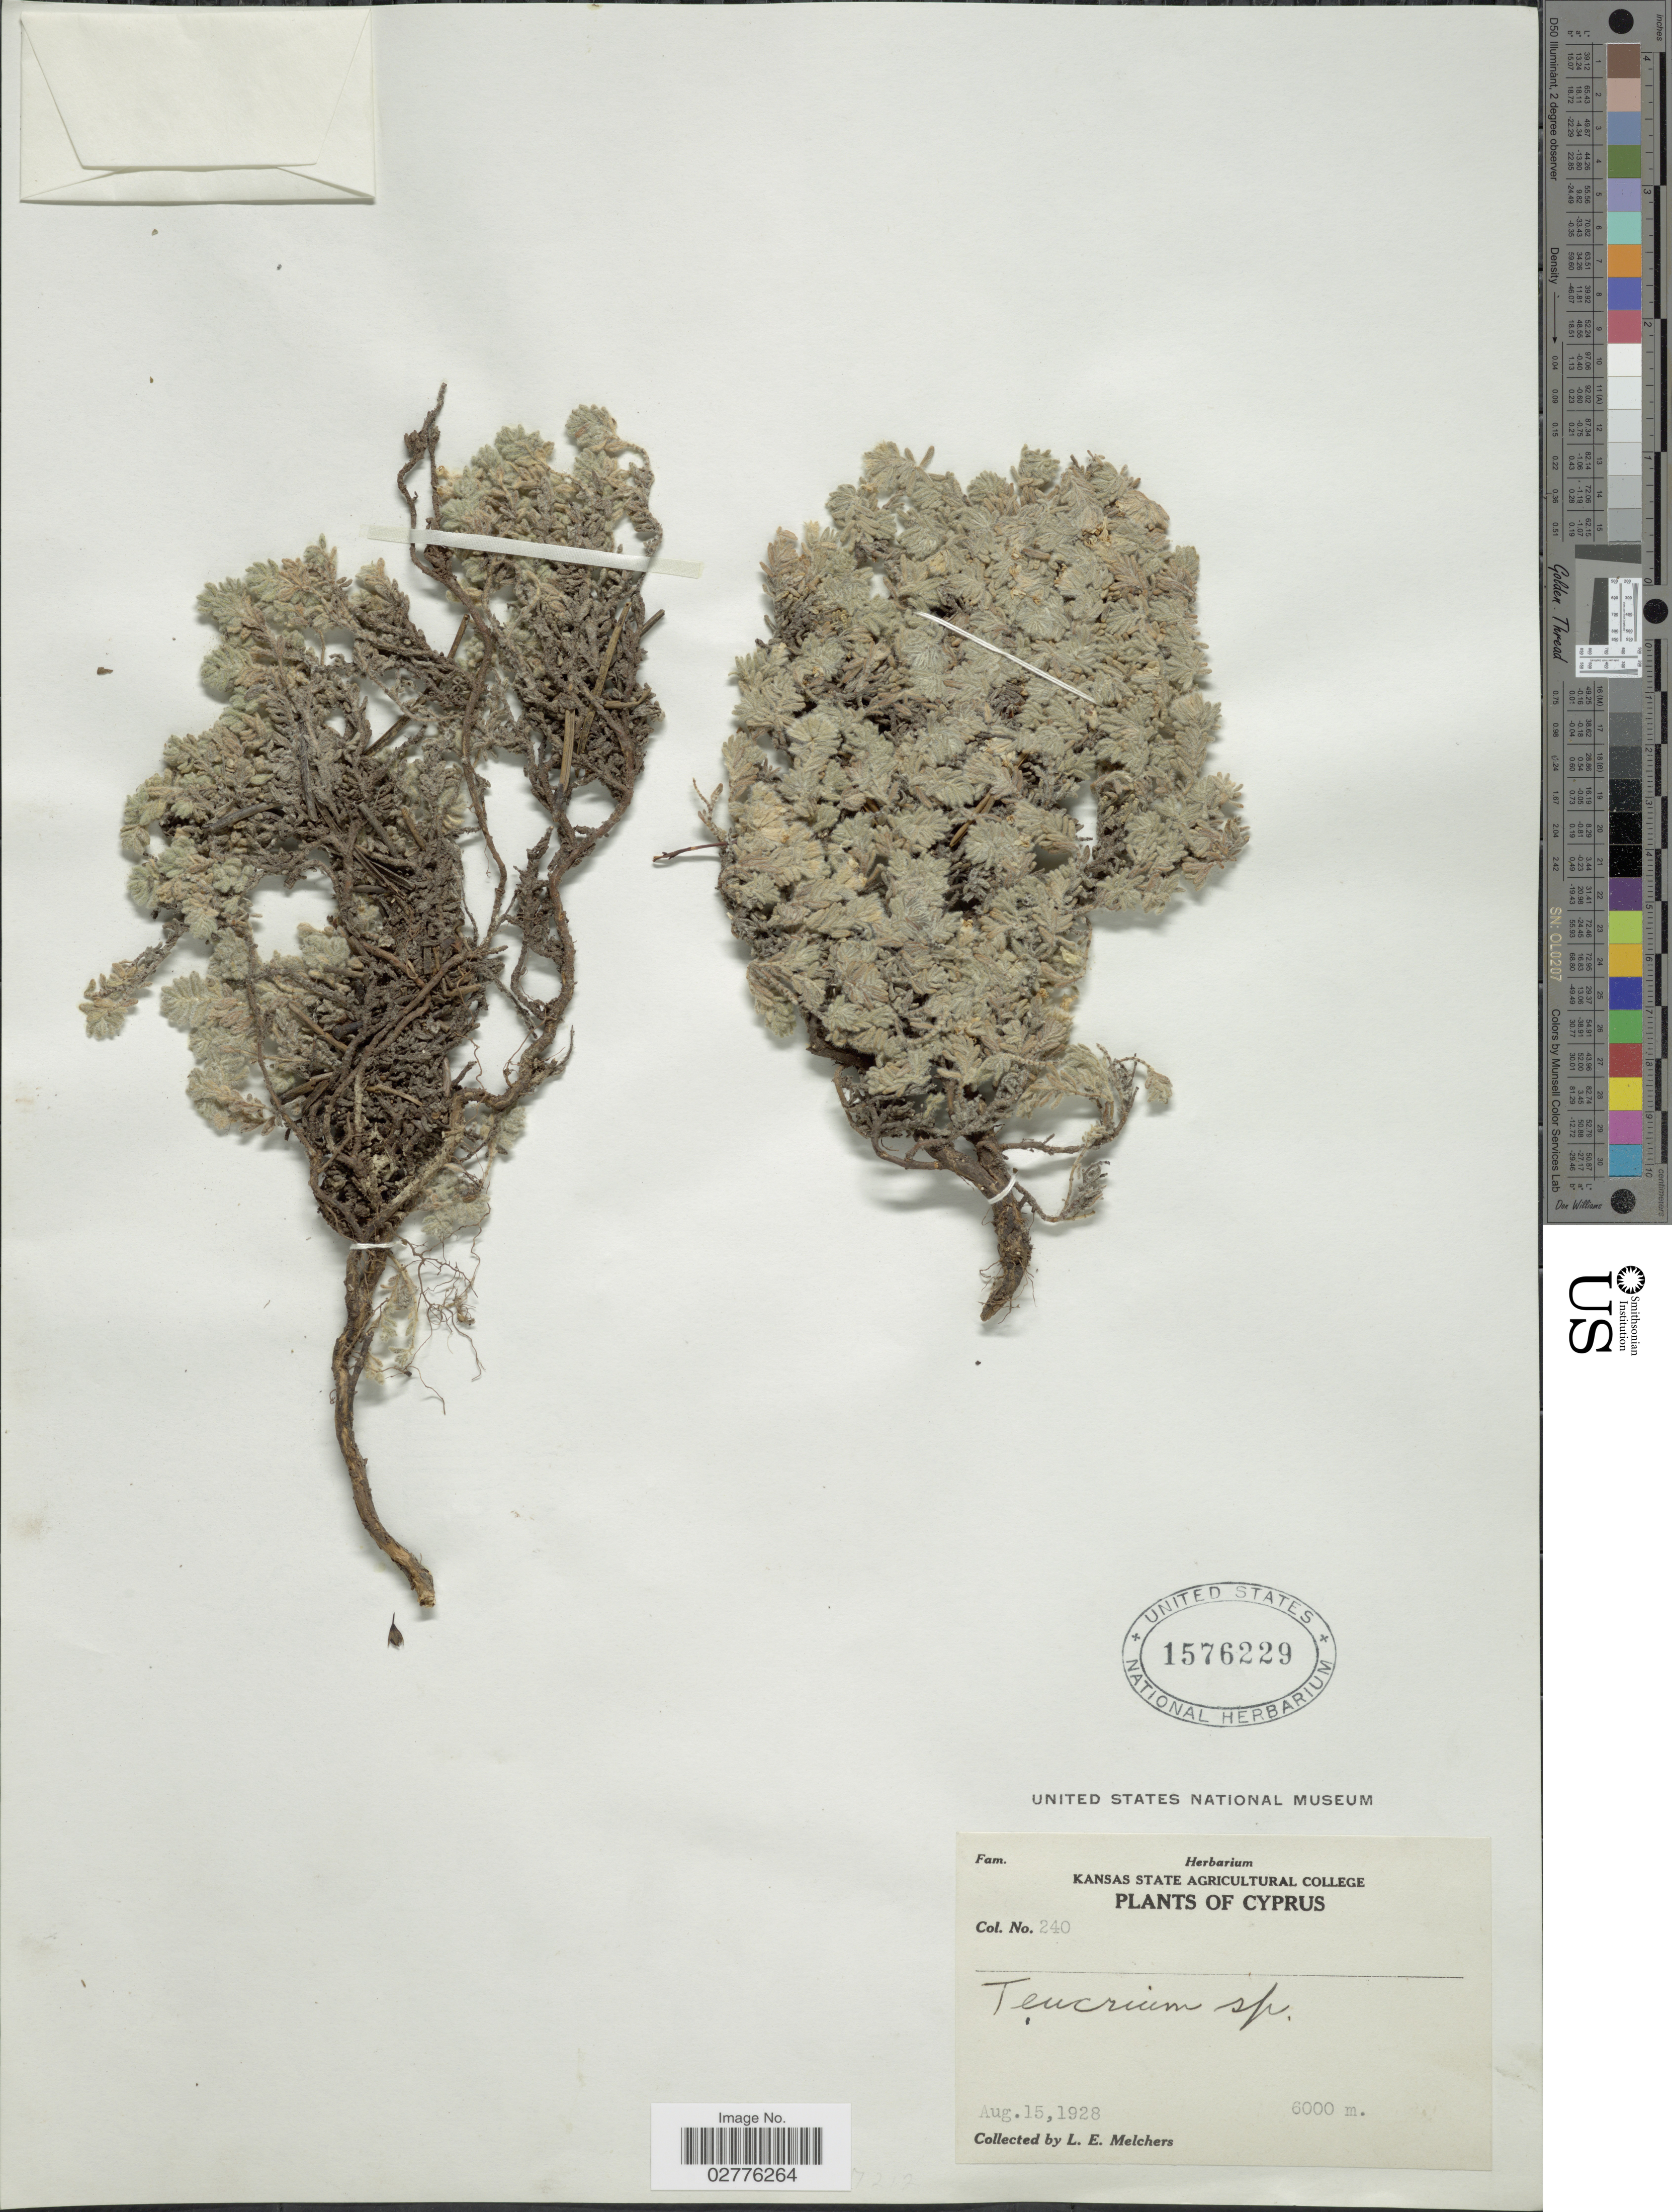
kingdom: Plantae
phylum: Tracheophyta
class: Magnoliopsida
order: Lamiales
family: Lamiaceae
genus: Teucrium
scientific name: Teucrium sp.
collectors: L. Melchers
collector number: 240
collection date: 1928-08-15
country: Cyprus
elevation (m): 6000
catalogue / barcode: US 1576229